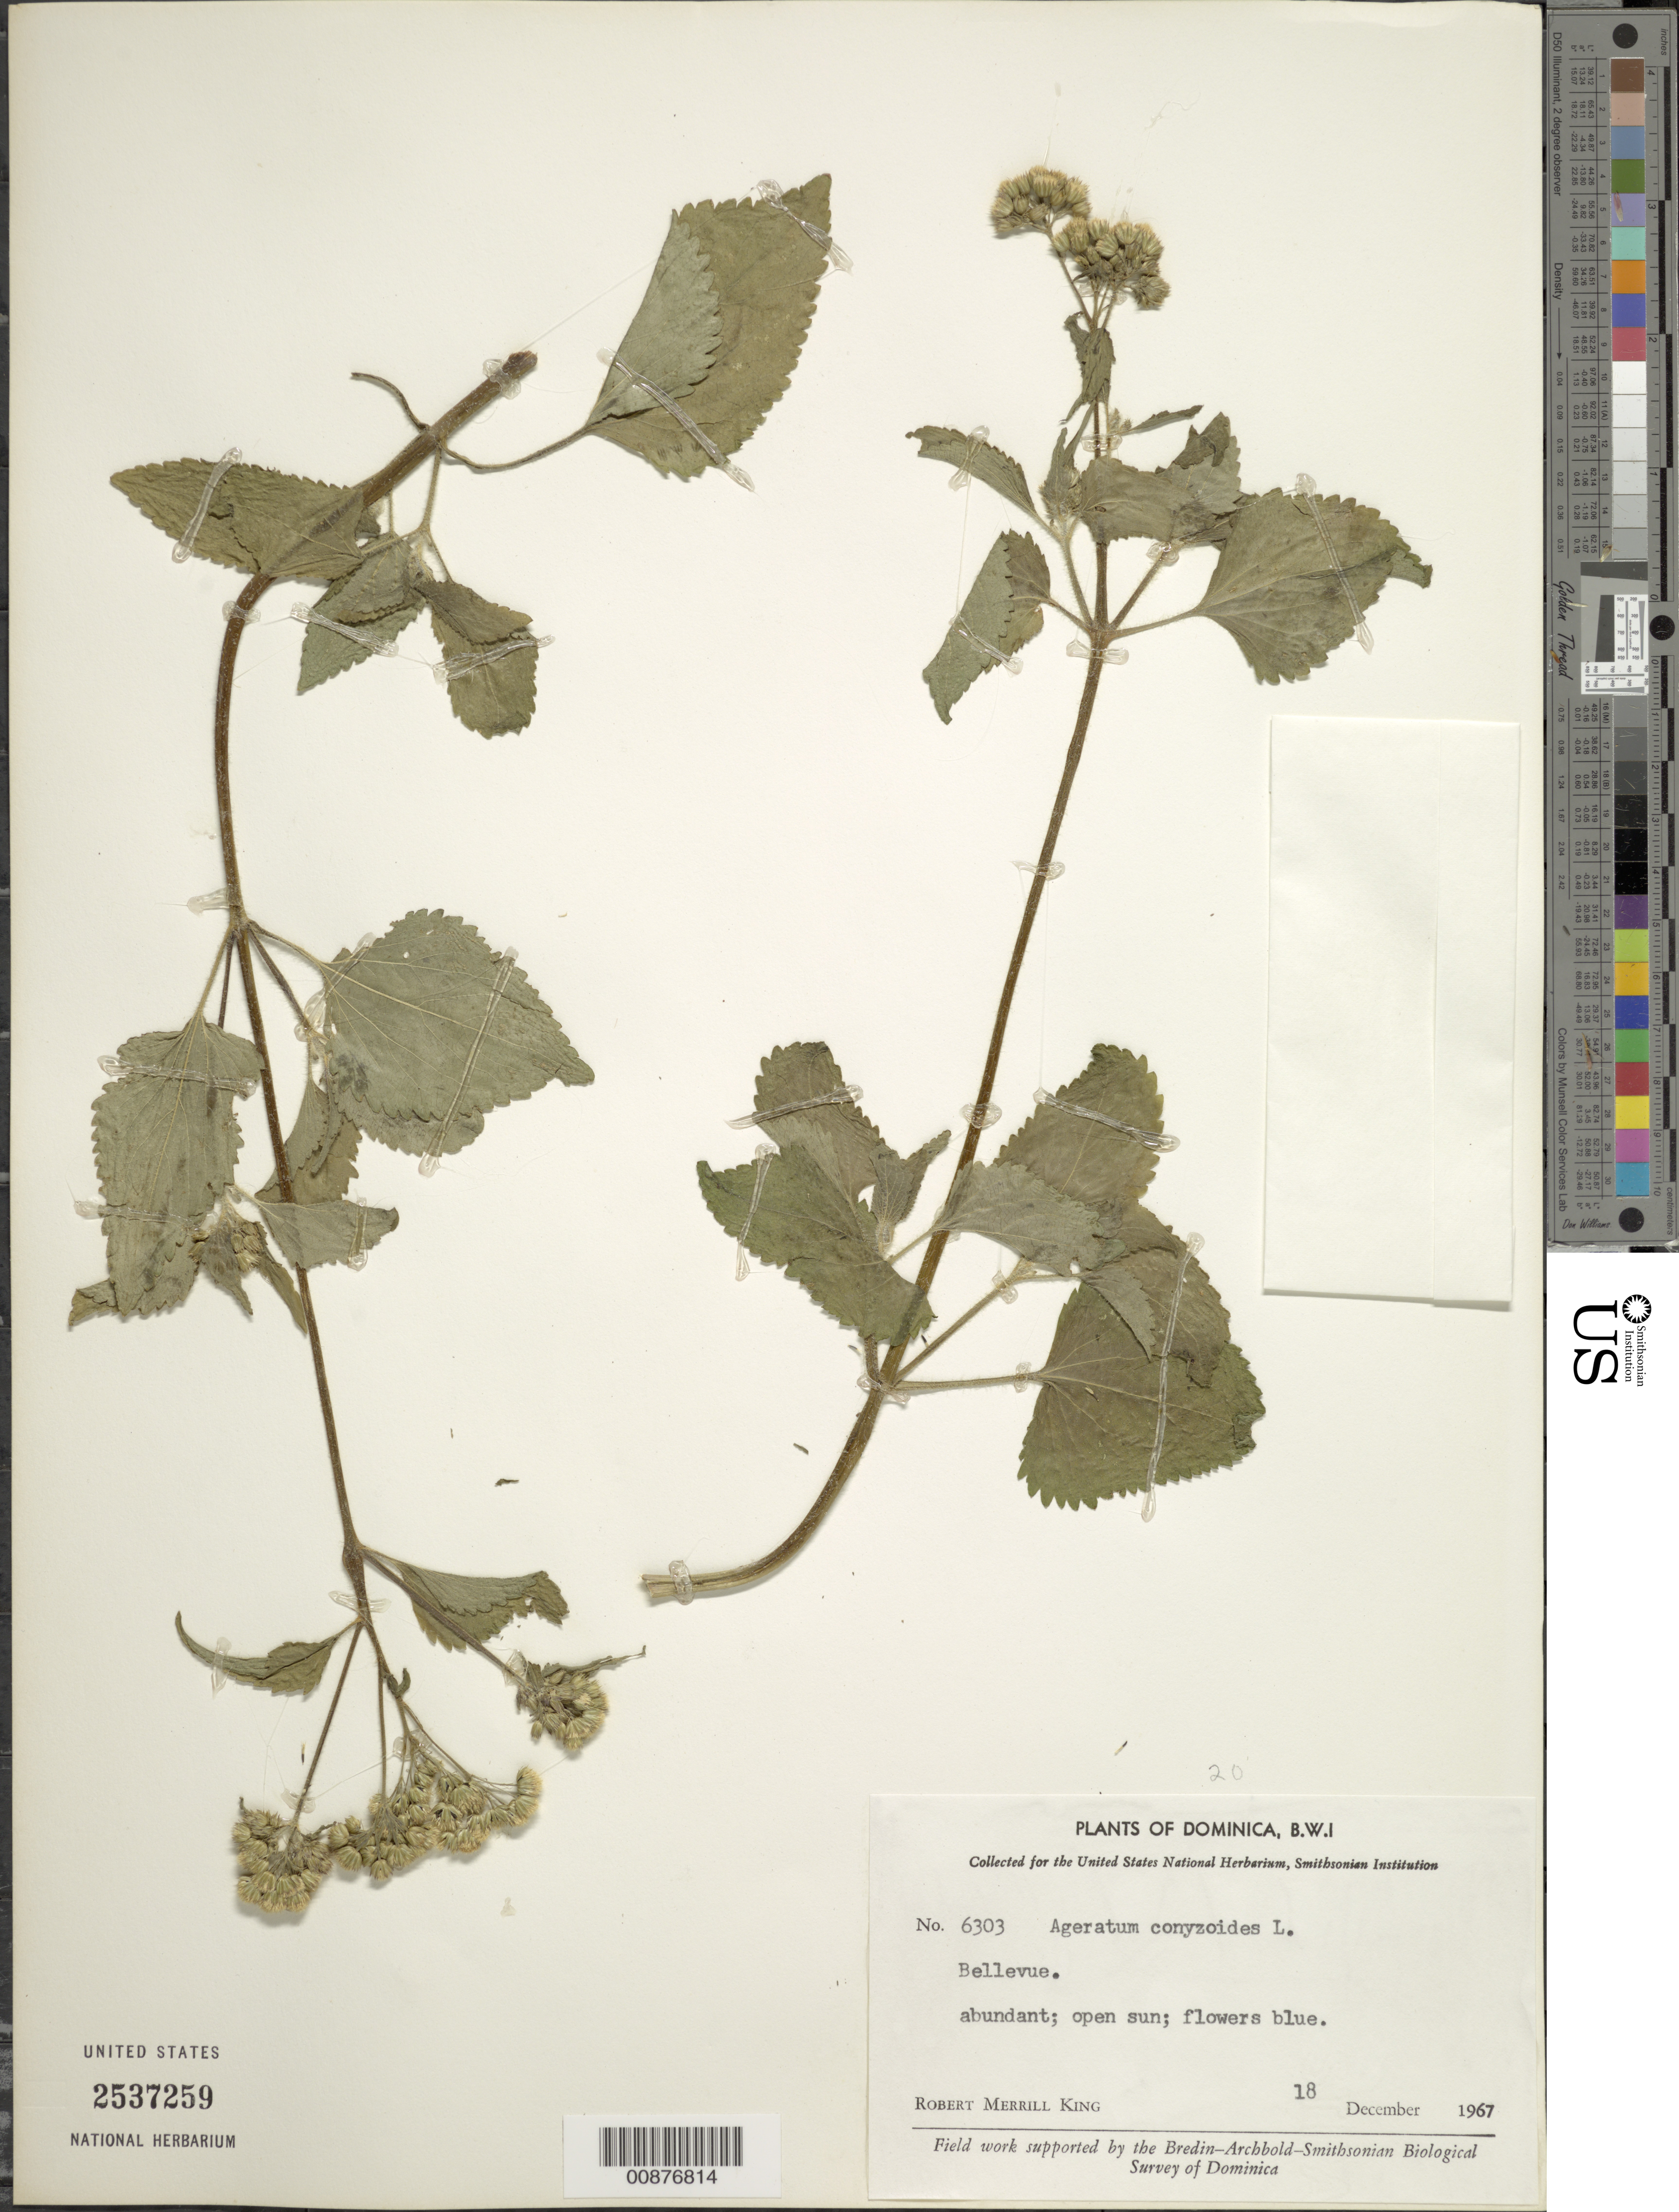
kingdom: Plantae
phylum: Tracheophyta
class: Magnoliopsida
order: Asterales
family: Asteraceae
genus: Ageratum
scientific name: Ageratum conyzoides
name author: L.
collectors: R. M. King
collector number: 6303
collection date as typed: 18 Dec 1967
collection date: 1967-12-18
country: Dominica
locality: Bellevue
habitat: Open sun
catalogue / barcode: US 2537259